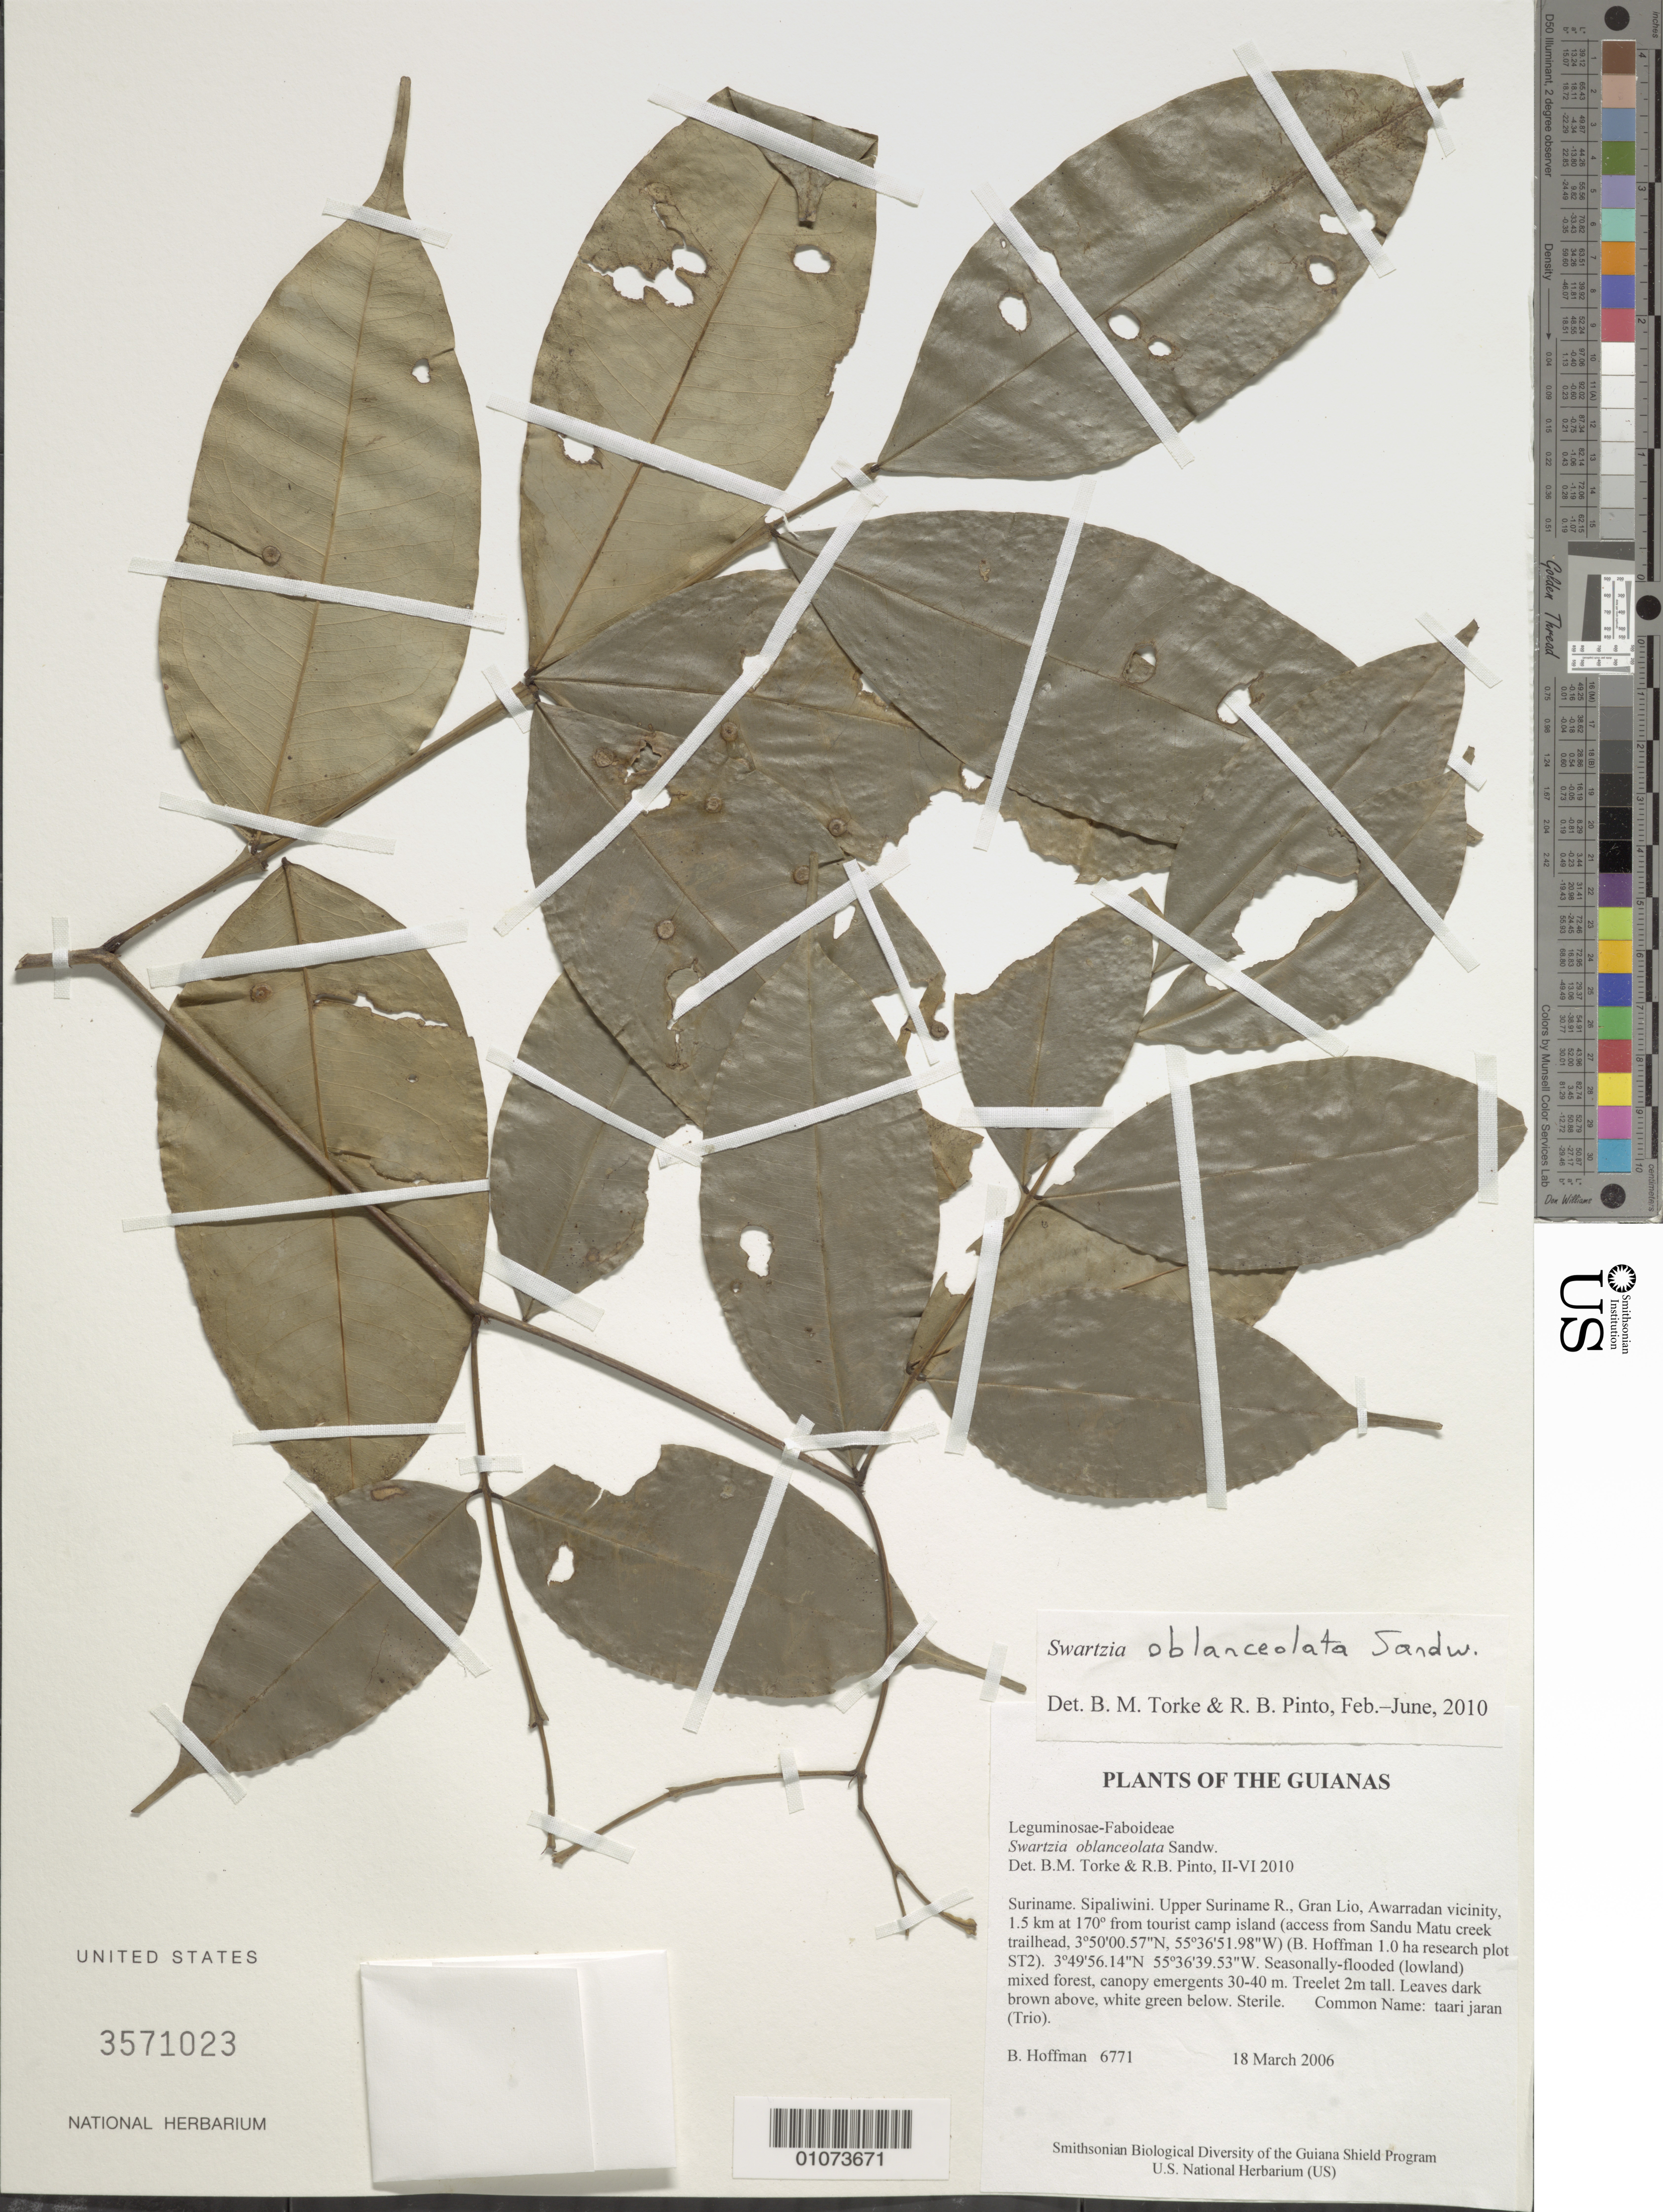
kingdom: Plantae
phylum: Tracheophyta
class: Magnoliopsida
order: Fabales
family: Fabaceae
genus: Swartzia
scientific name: Swartzia oblanceolata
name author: Sandwith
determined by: Torke, B. M.; Pinto, R. B.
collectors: B. Hoffman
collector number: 6771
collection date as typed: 18 March 2006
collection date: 2006-03-18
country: Suriname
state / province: Sipaliwini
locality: Upper Suriname R., Gran Lio, Awarradan vicinity, 1.5 km at 170º from tourist camp island (access from Sandu Matu creek trailhead, 3º50'00.57"N, 55º36'51.98"W) (B. Hoffman 1.0 ha research plot ST2)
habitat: Seasonally-flooded (lowland) mixed forest, canopy emergents 30-40 m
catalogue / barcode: US 3571023